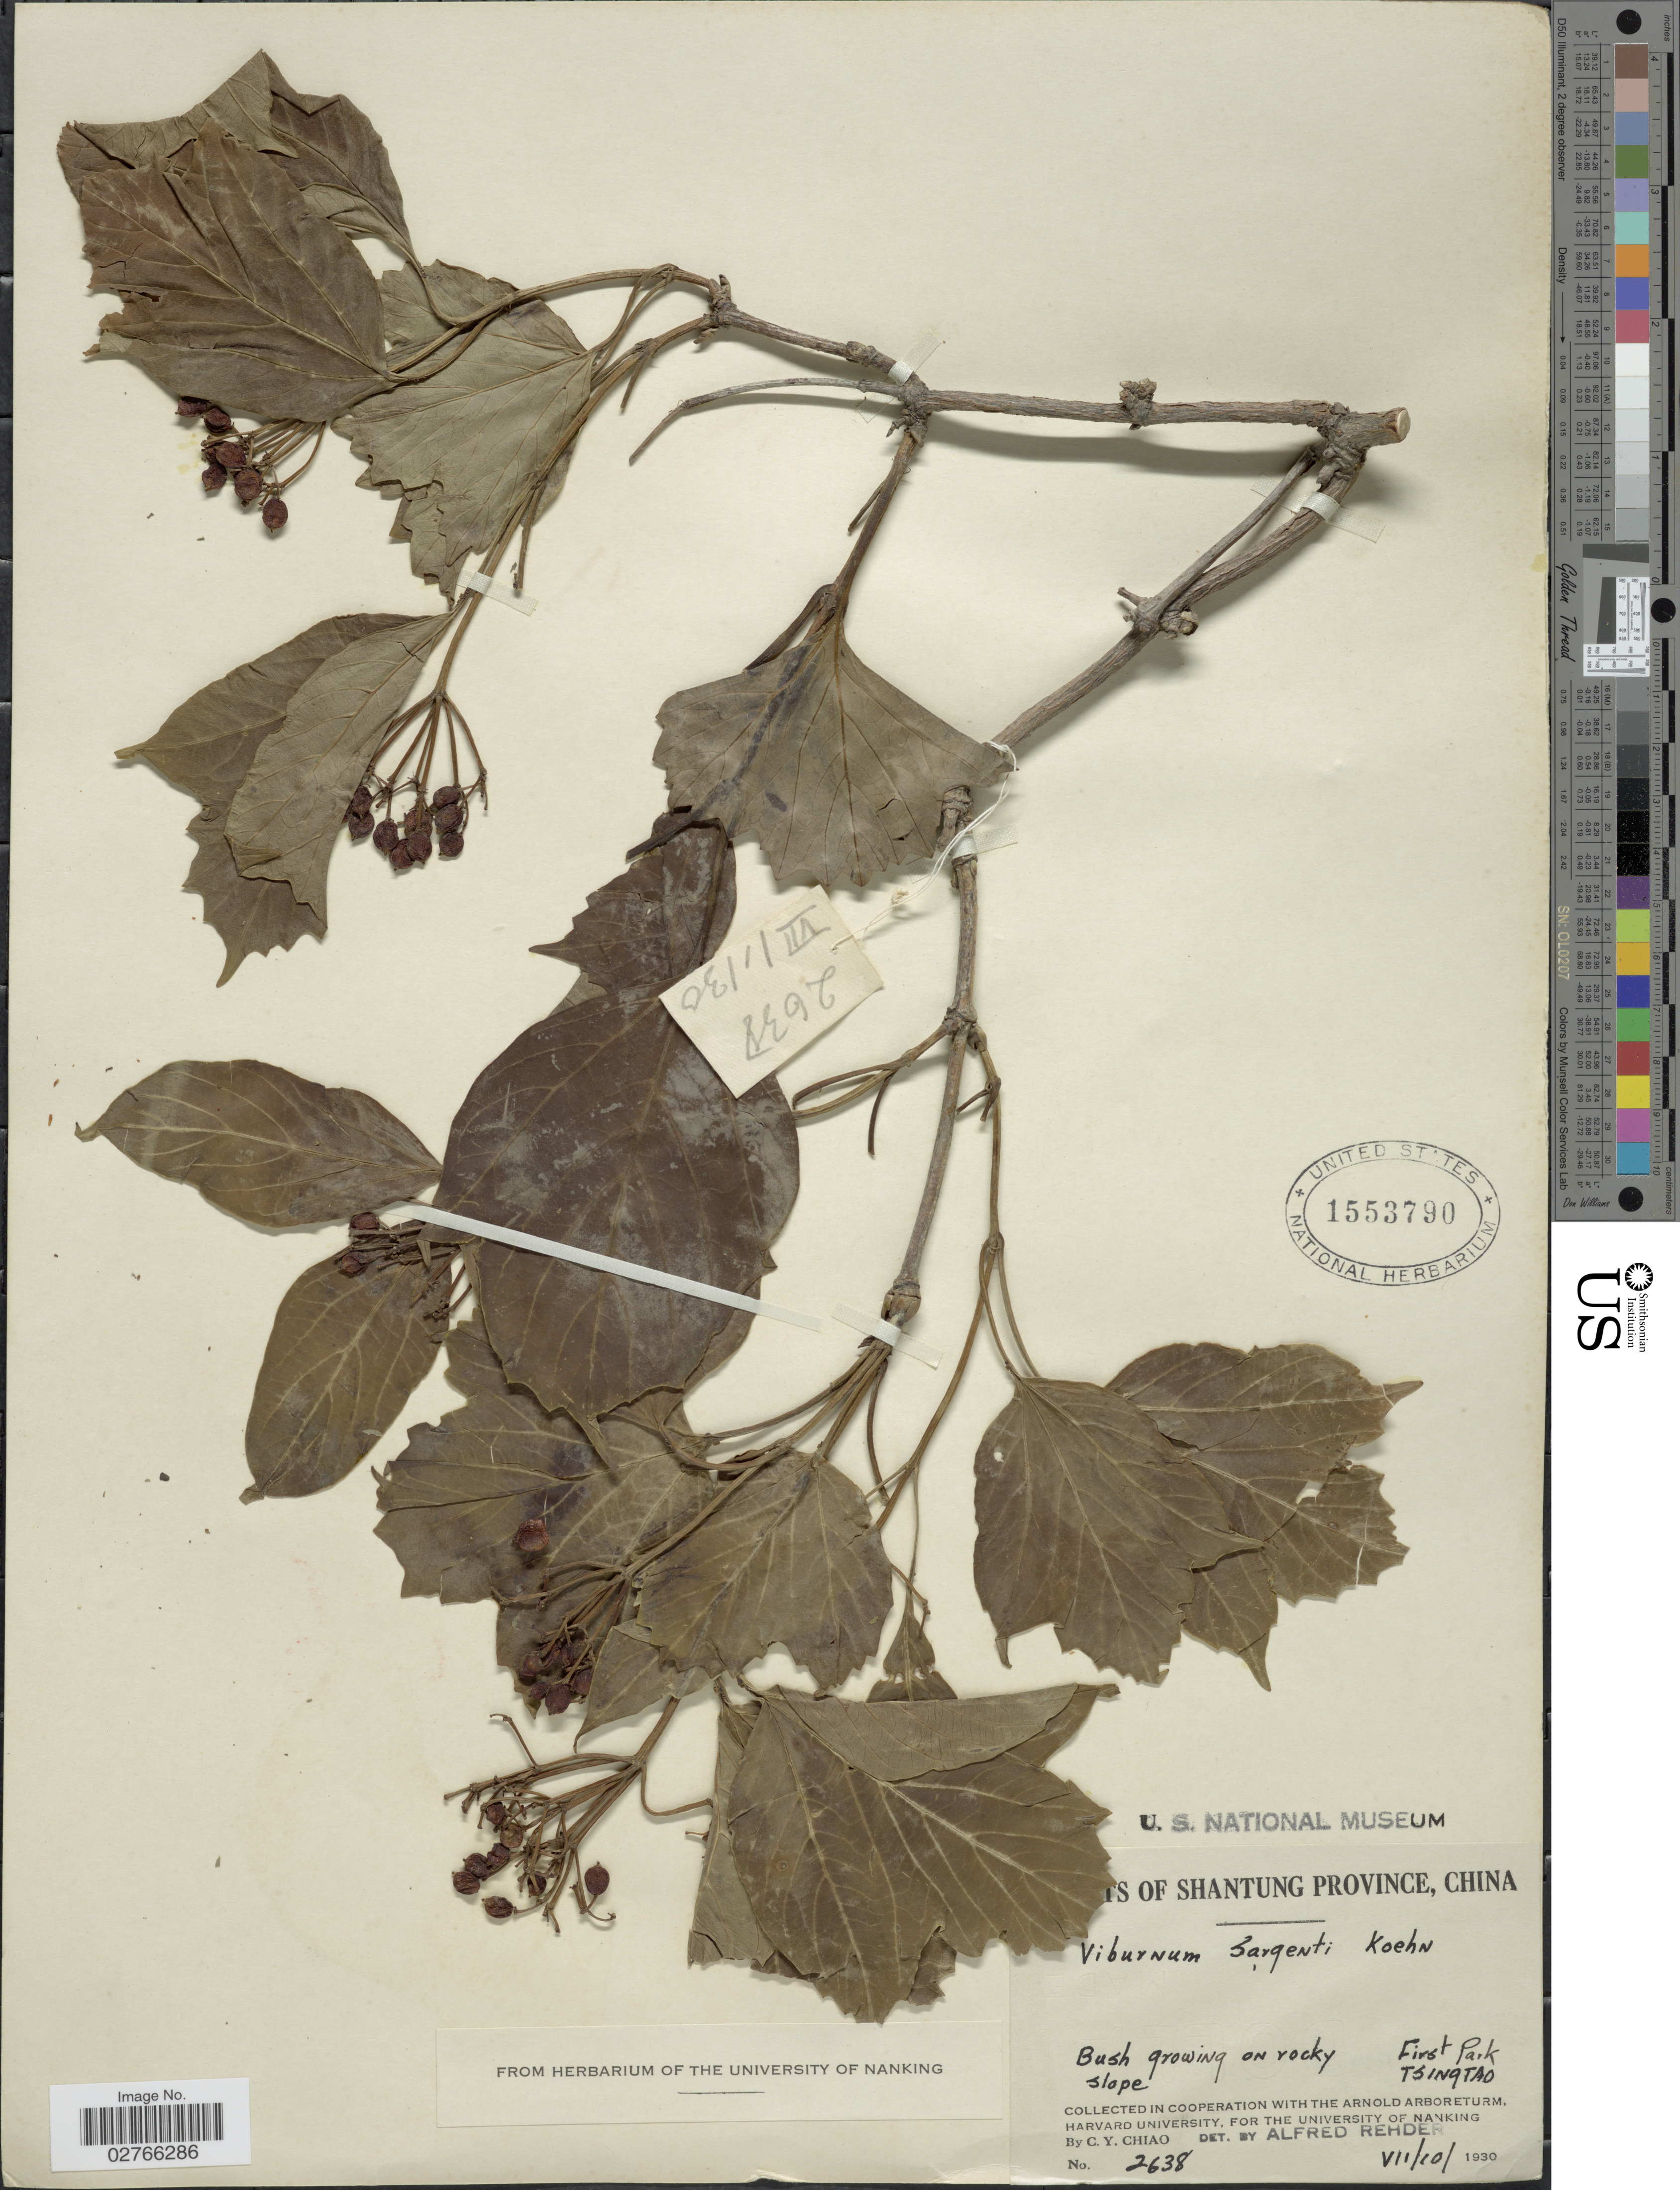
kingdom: Plantae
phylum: Tracheophyta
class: Magnoliopsida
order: Dipsacales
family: Viburnaceae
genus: Viburnum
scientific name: Viburnum opulus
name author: L.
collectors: C. Y. Chiao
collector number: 2638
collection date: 1930-07-10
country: China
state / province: Shandong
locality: Shantung Province, First Park Tsingtao.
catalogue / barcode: US 1553790